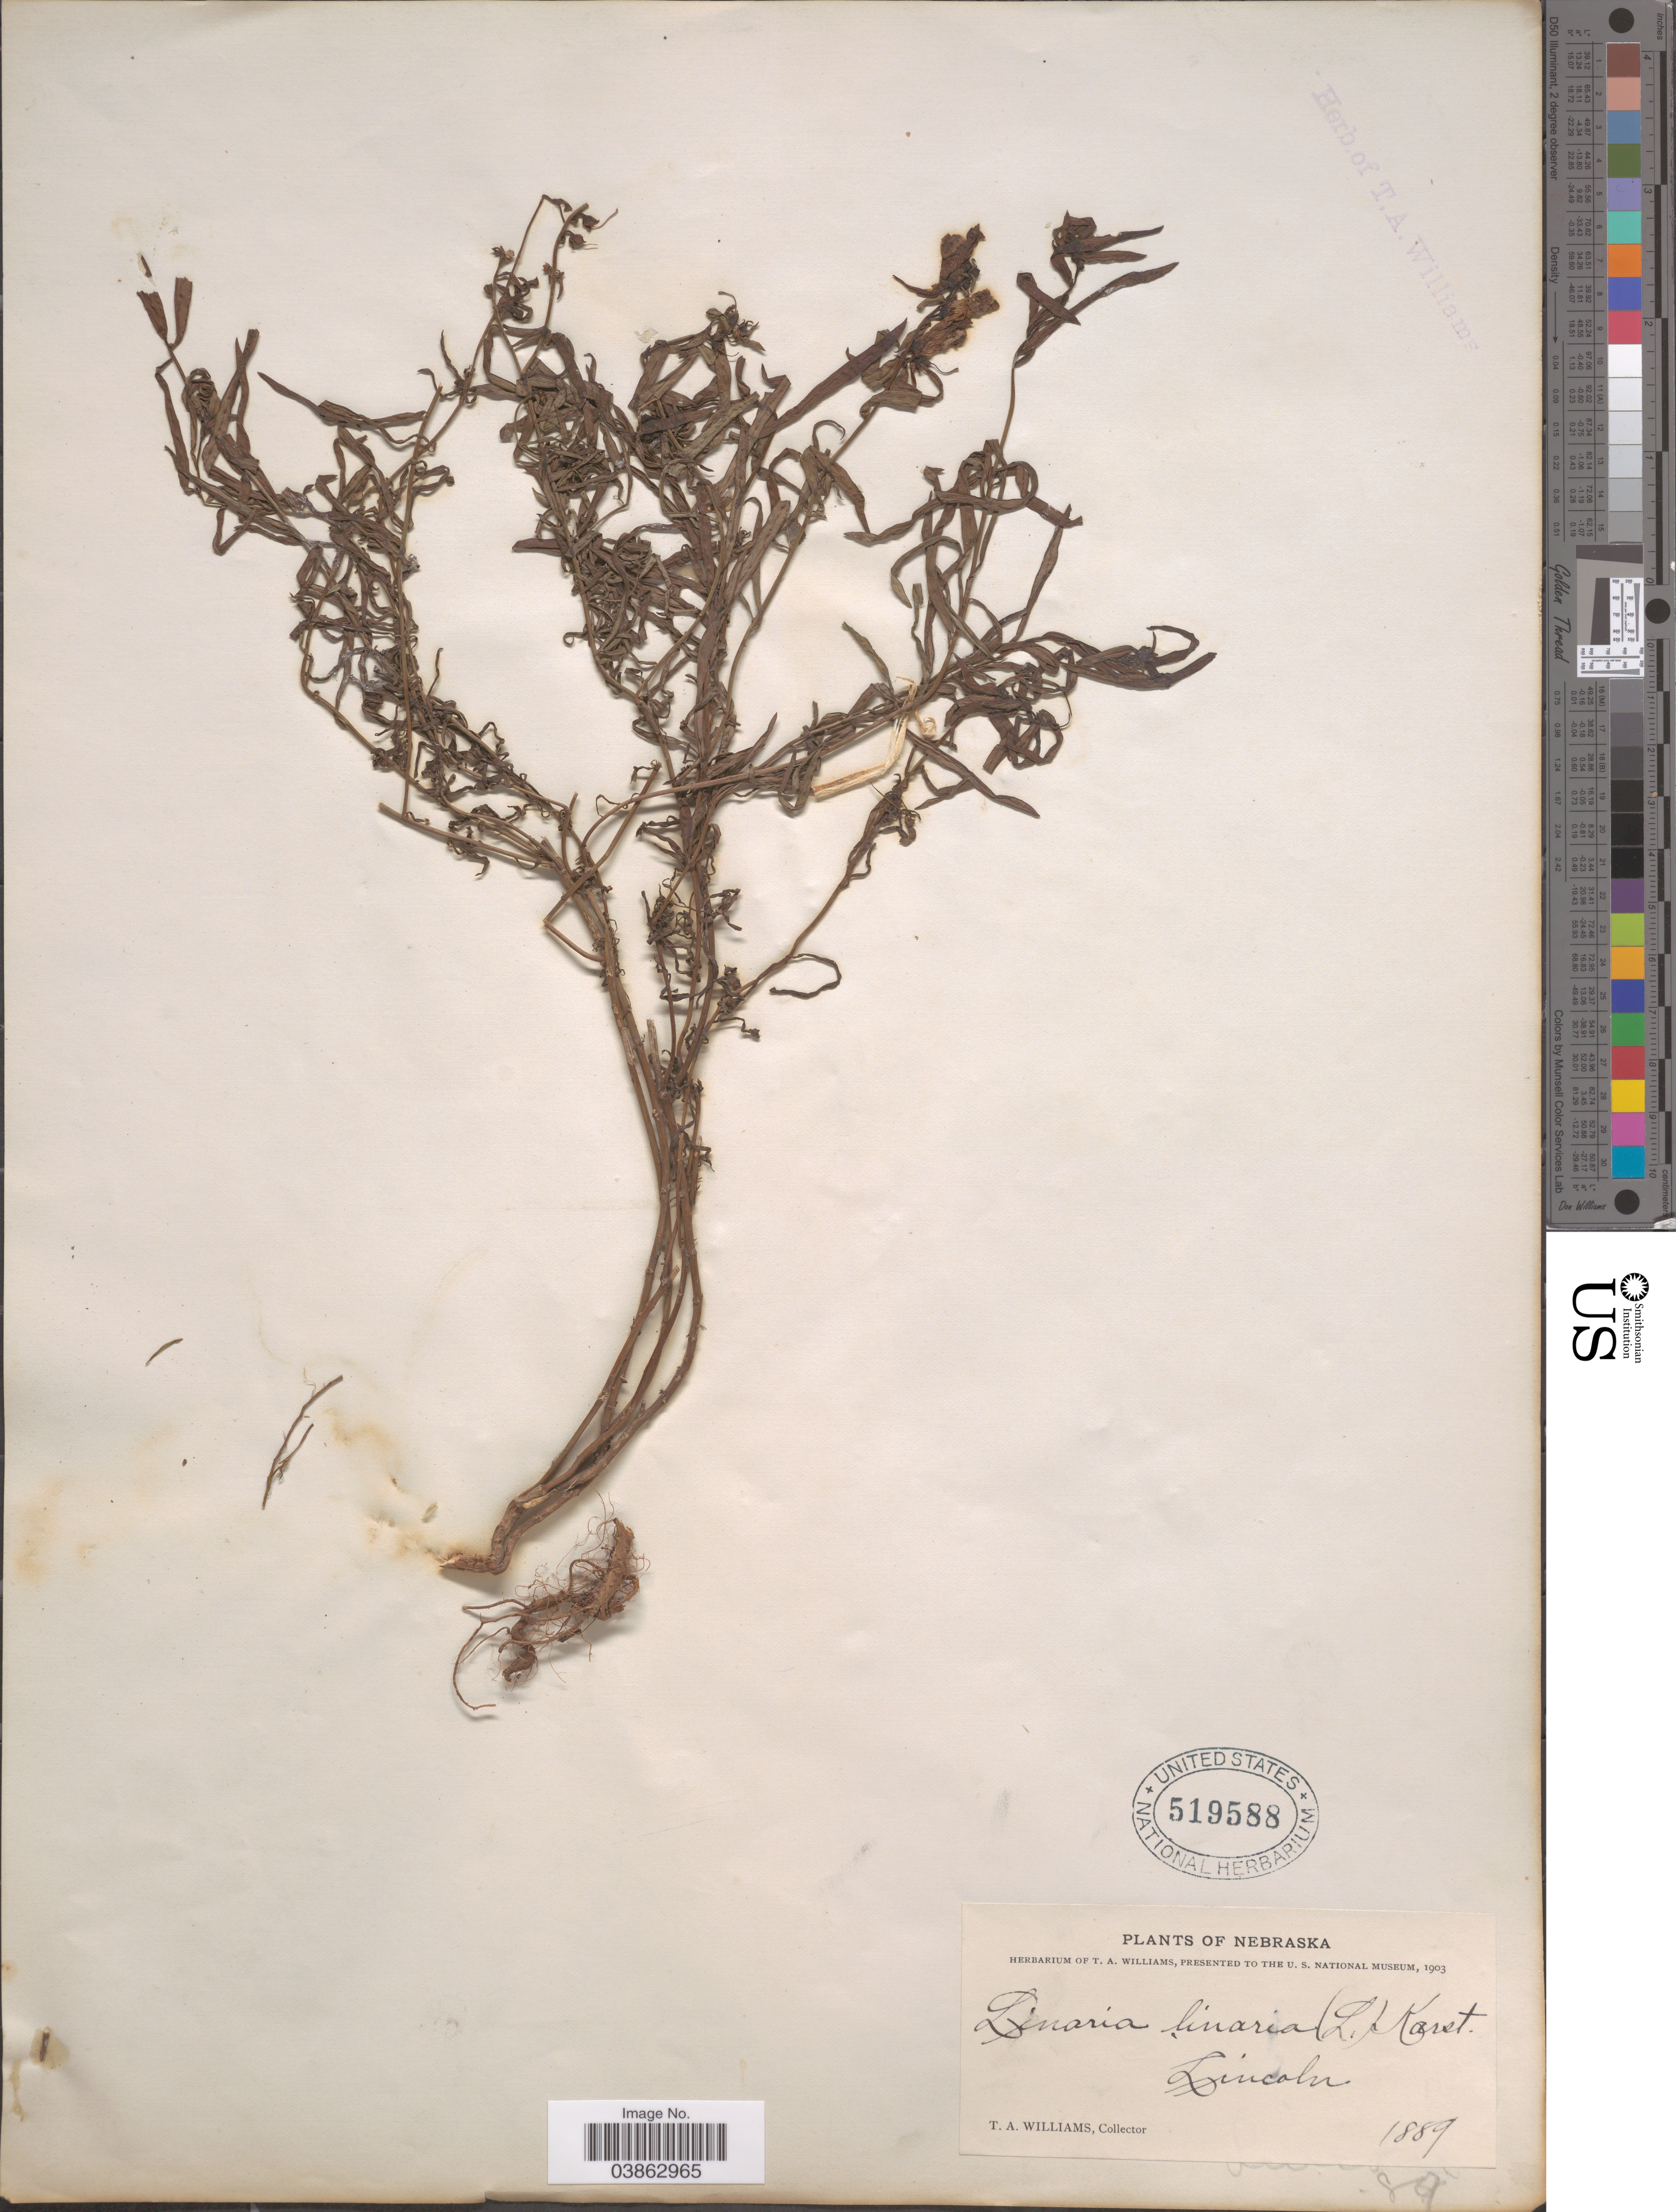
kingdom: Plantae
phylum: Tracheophyta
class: Magnoliopsida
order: Lamiales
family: Plantaginaceae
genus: Linaria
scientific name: Linaria vulgaris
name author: Mill.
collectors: T. Williams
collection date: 1889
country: United States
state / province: Nebraska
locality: Lincoln.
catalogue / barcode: US 519588